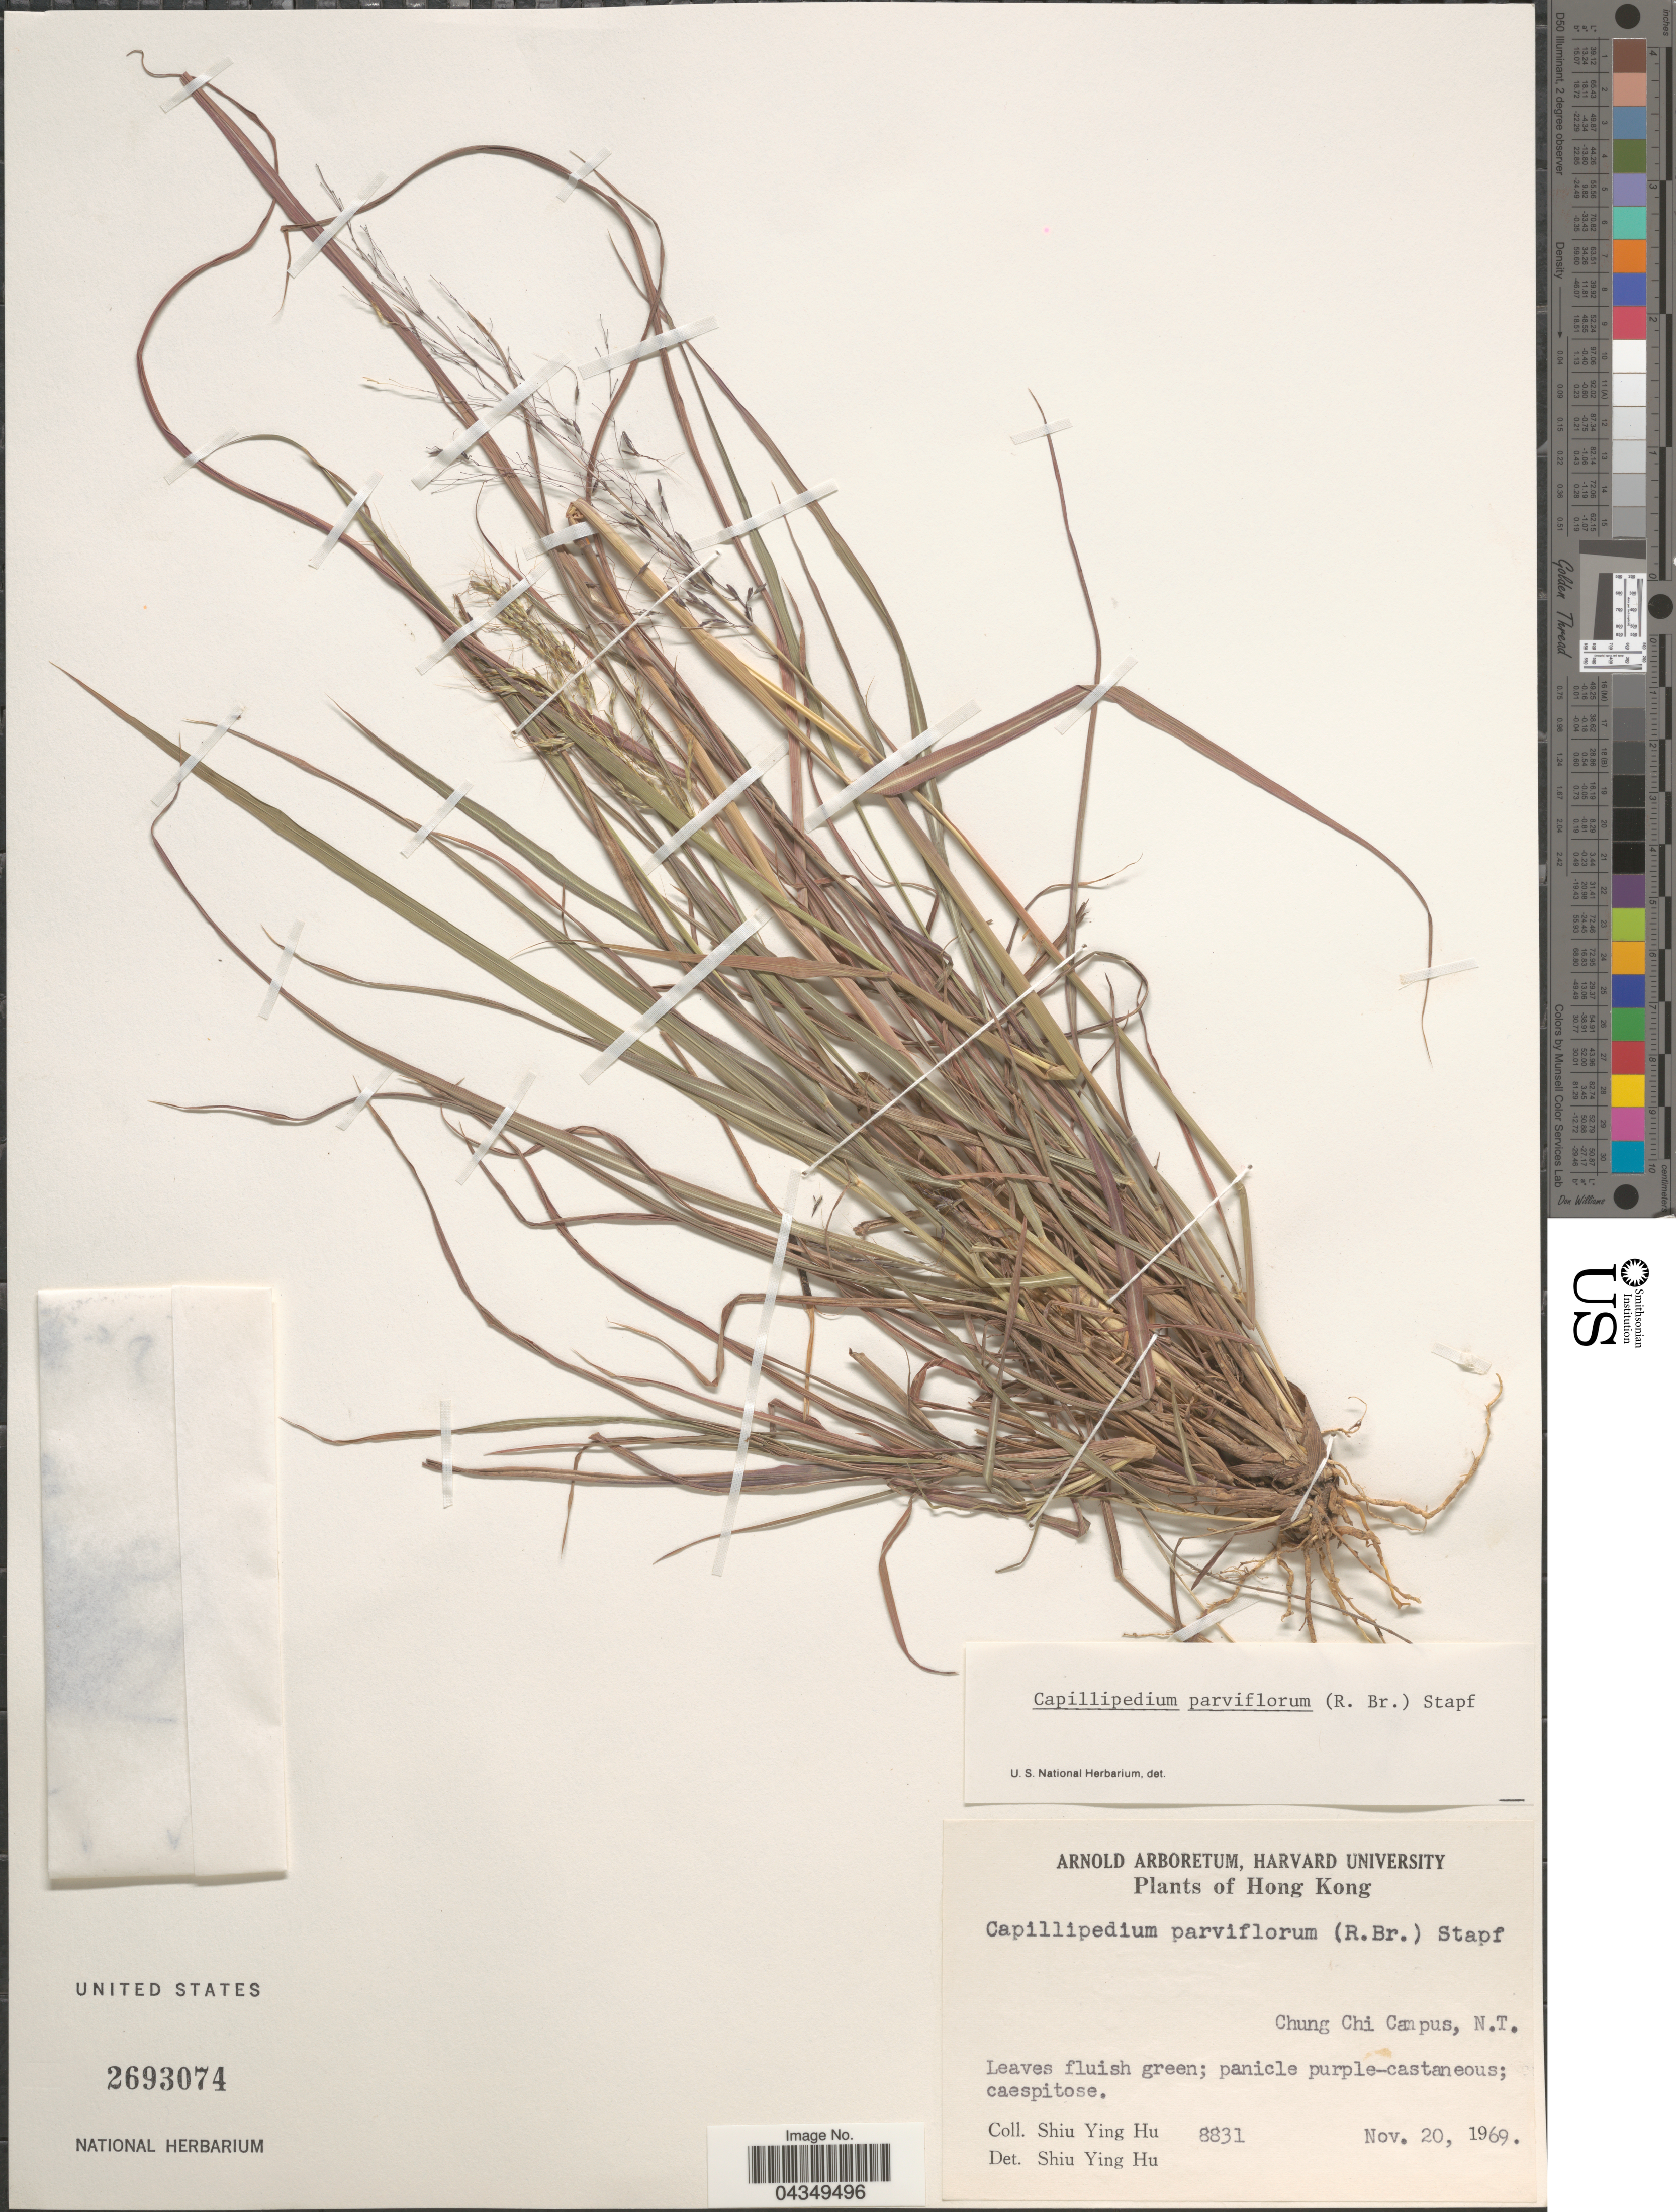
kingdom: Plantae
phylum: Tracheophyta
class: Liliopsida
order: Poales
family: Poaceae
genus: Capillipedium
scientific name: Capillipedium parviflorum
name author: (R. Br.) Stapf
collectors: S. Y. Hu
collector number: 8831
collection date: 1969-11-20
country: China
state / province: Hong Kong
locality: Chung Chi Campus, N.T.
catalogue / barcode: US 2693074